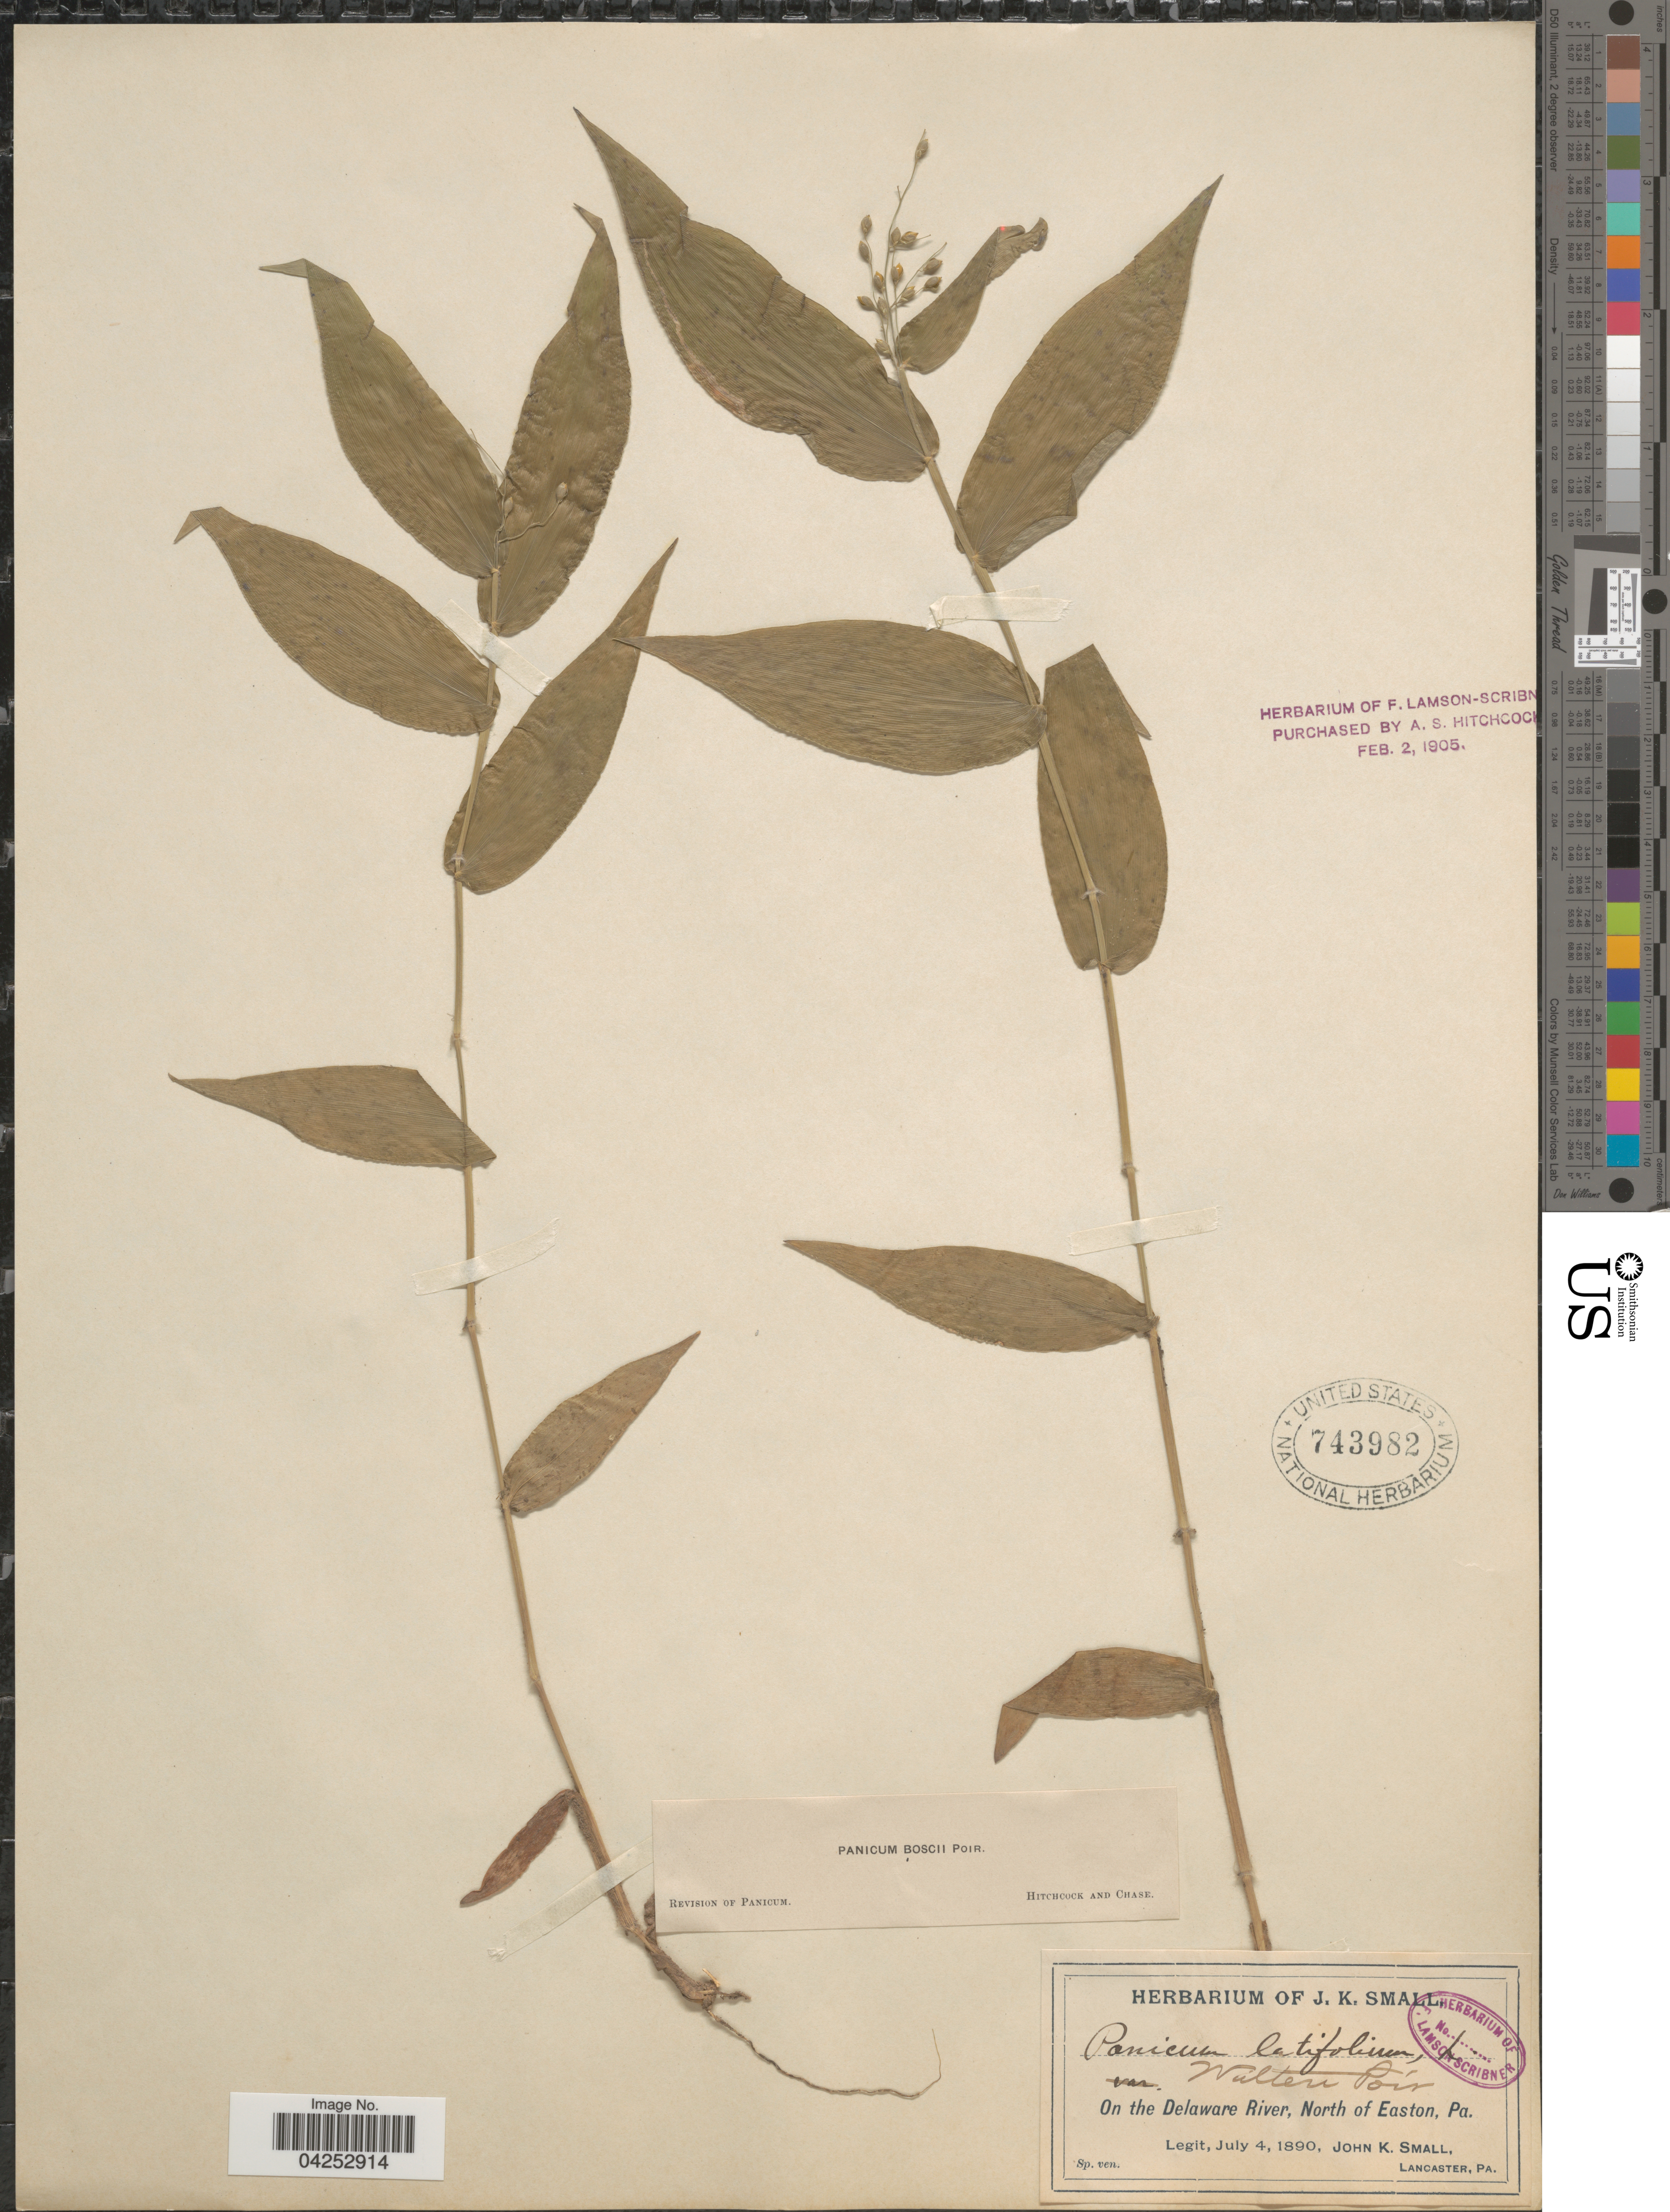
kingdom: Plantae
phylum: Tracheophyta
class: Liliopsida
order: Poales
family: Poaceae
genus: Dichanthelium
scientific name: Dichanthelium boscii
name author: (Poir.) Gould & C.A. Clark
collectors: J. K. Small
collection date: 1890-07-04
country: United States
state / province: Pennsylvania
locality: On the Delaware River, North of Easton.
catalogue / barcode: US 743982